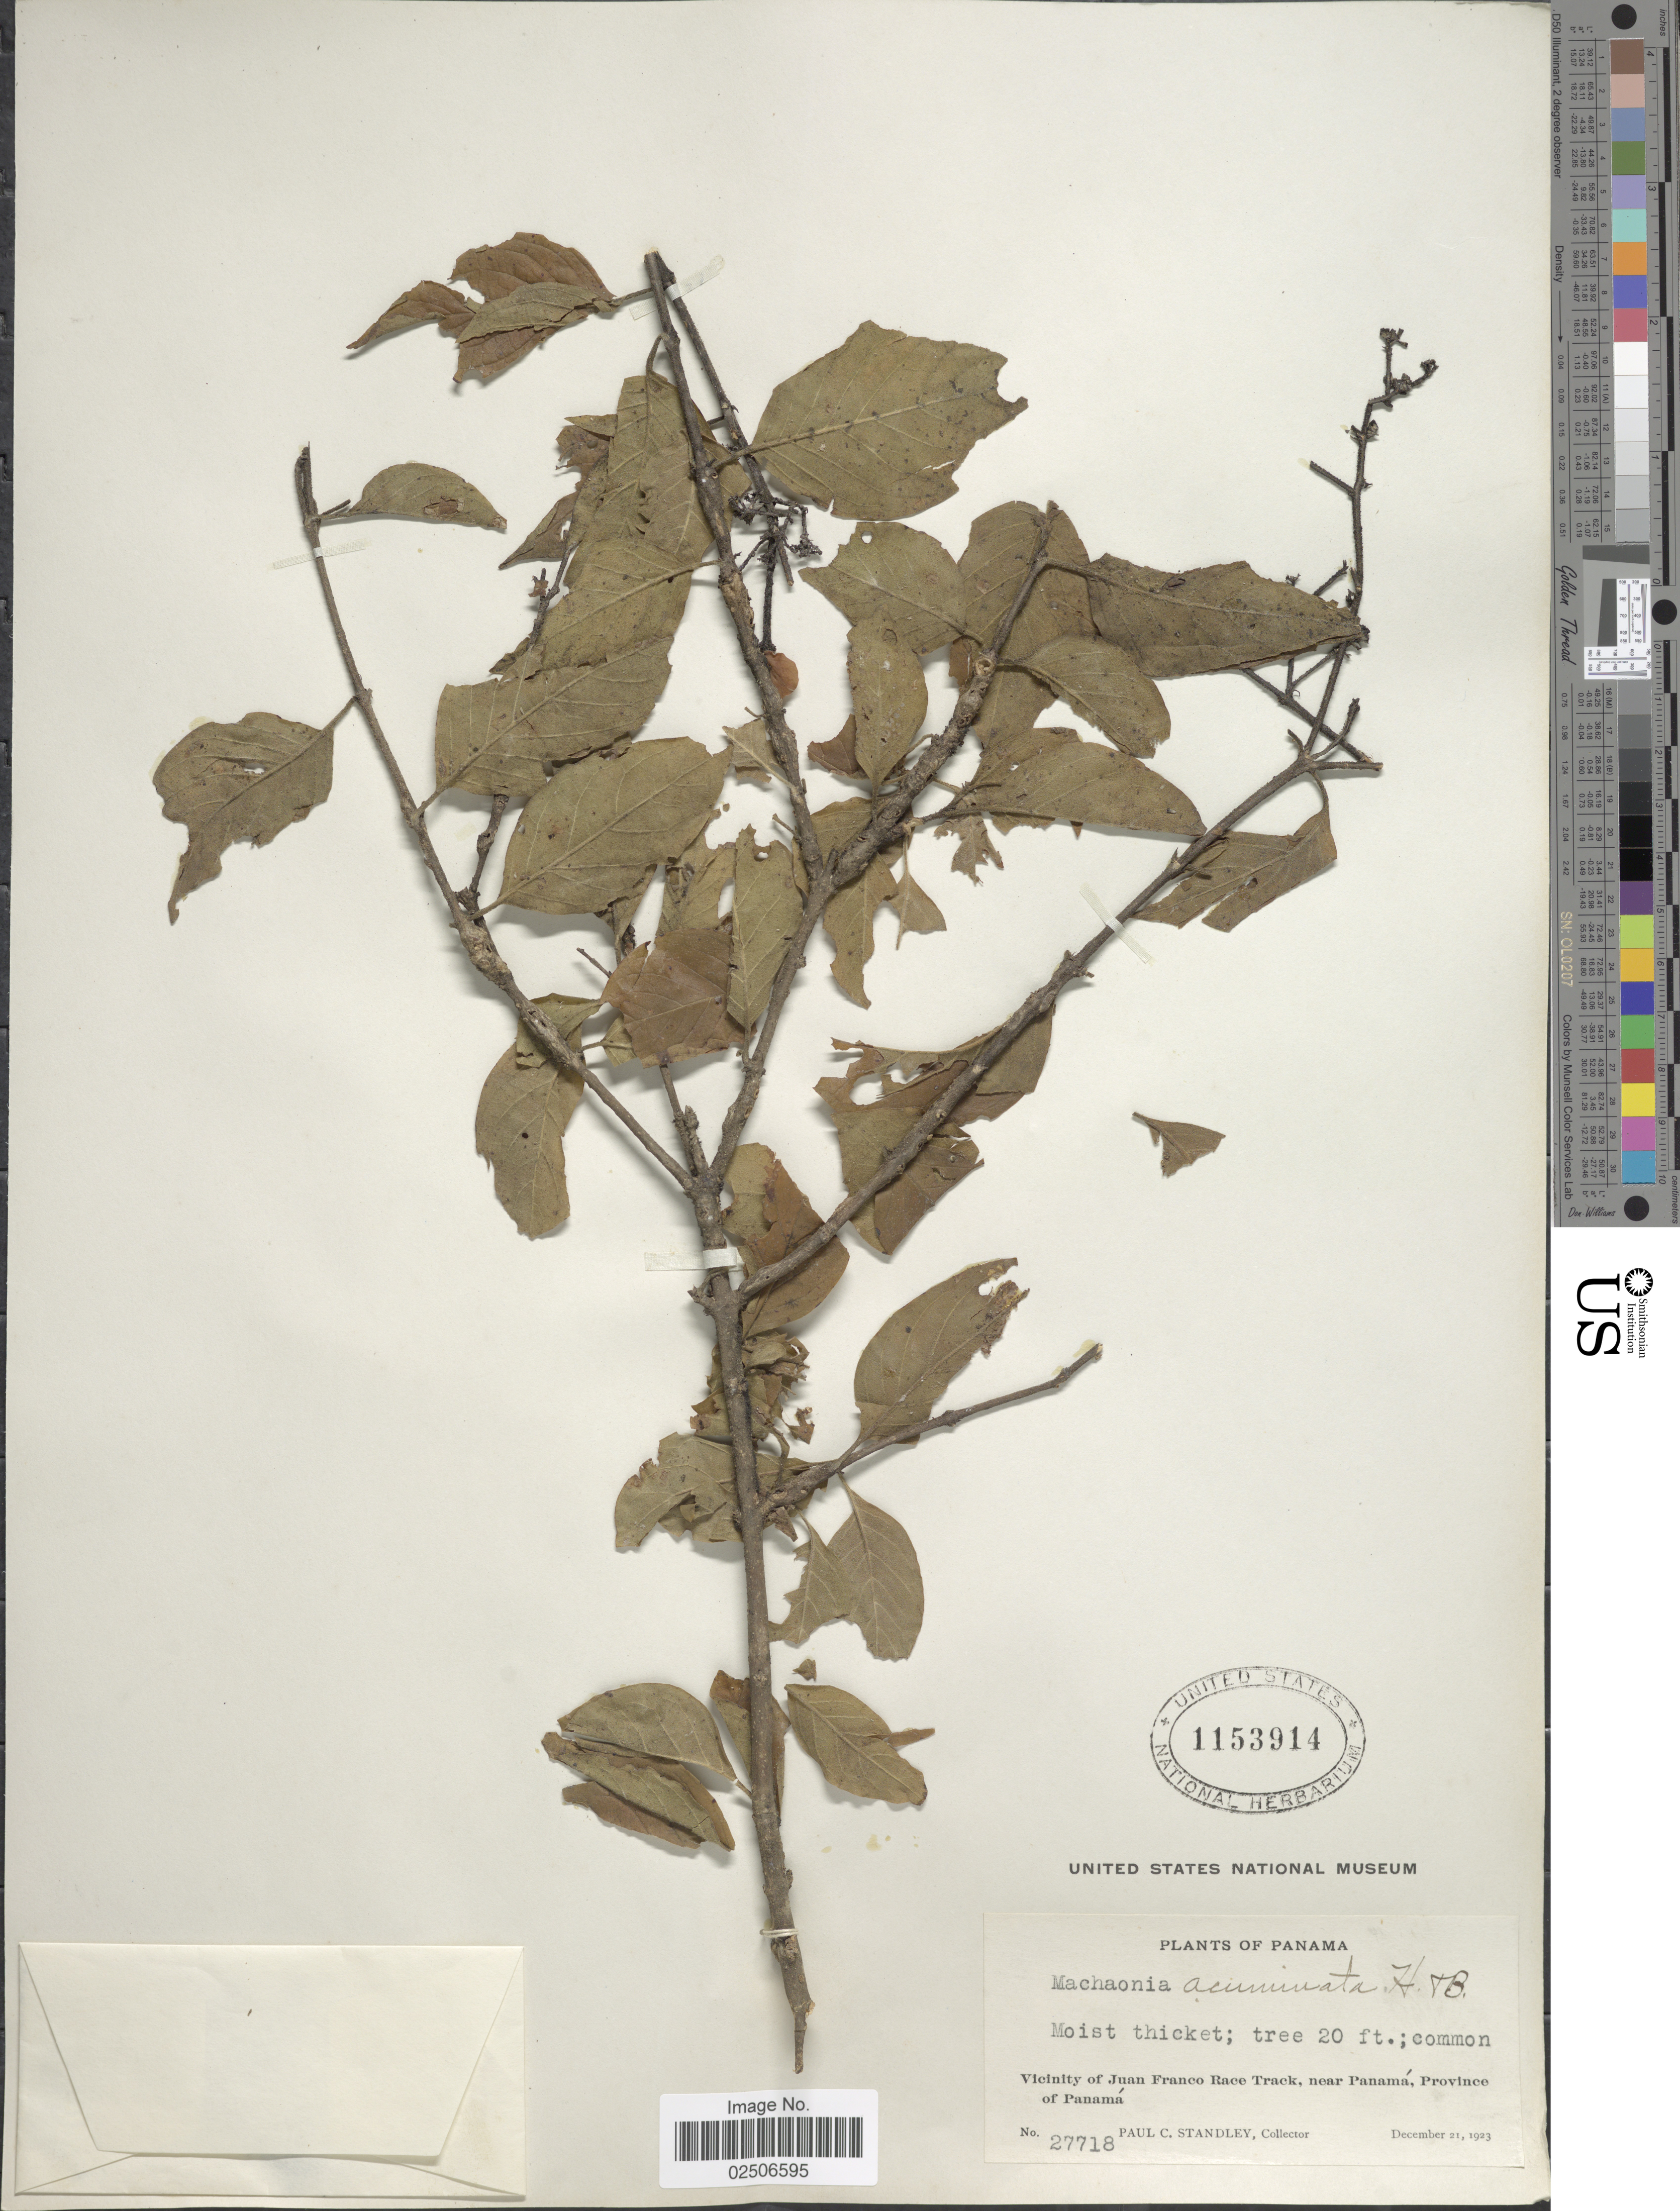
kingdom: Plantae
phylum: Tracheophyta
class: Magnoliopsida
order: Gentianales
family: Rubiaceae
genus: Machaonia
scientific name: Machaonia acuminata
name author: Bonpl.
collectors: P. C. Standley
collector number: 27718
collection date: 1923-12-21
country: Panama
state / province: Panamá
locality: Vicinity of Juan Franco Race Track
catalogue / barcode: US 1153914